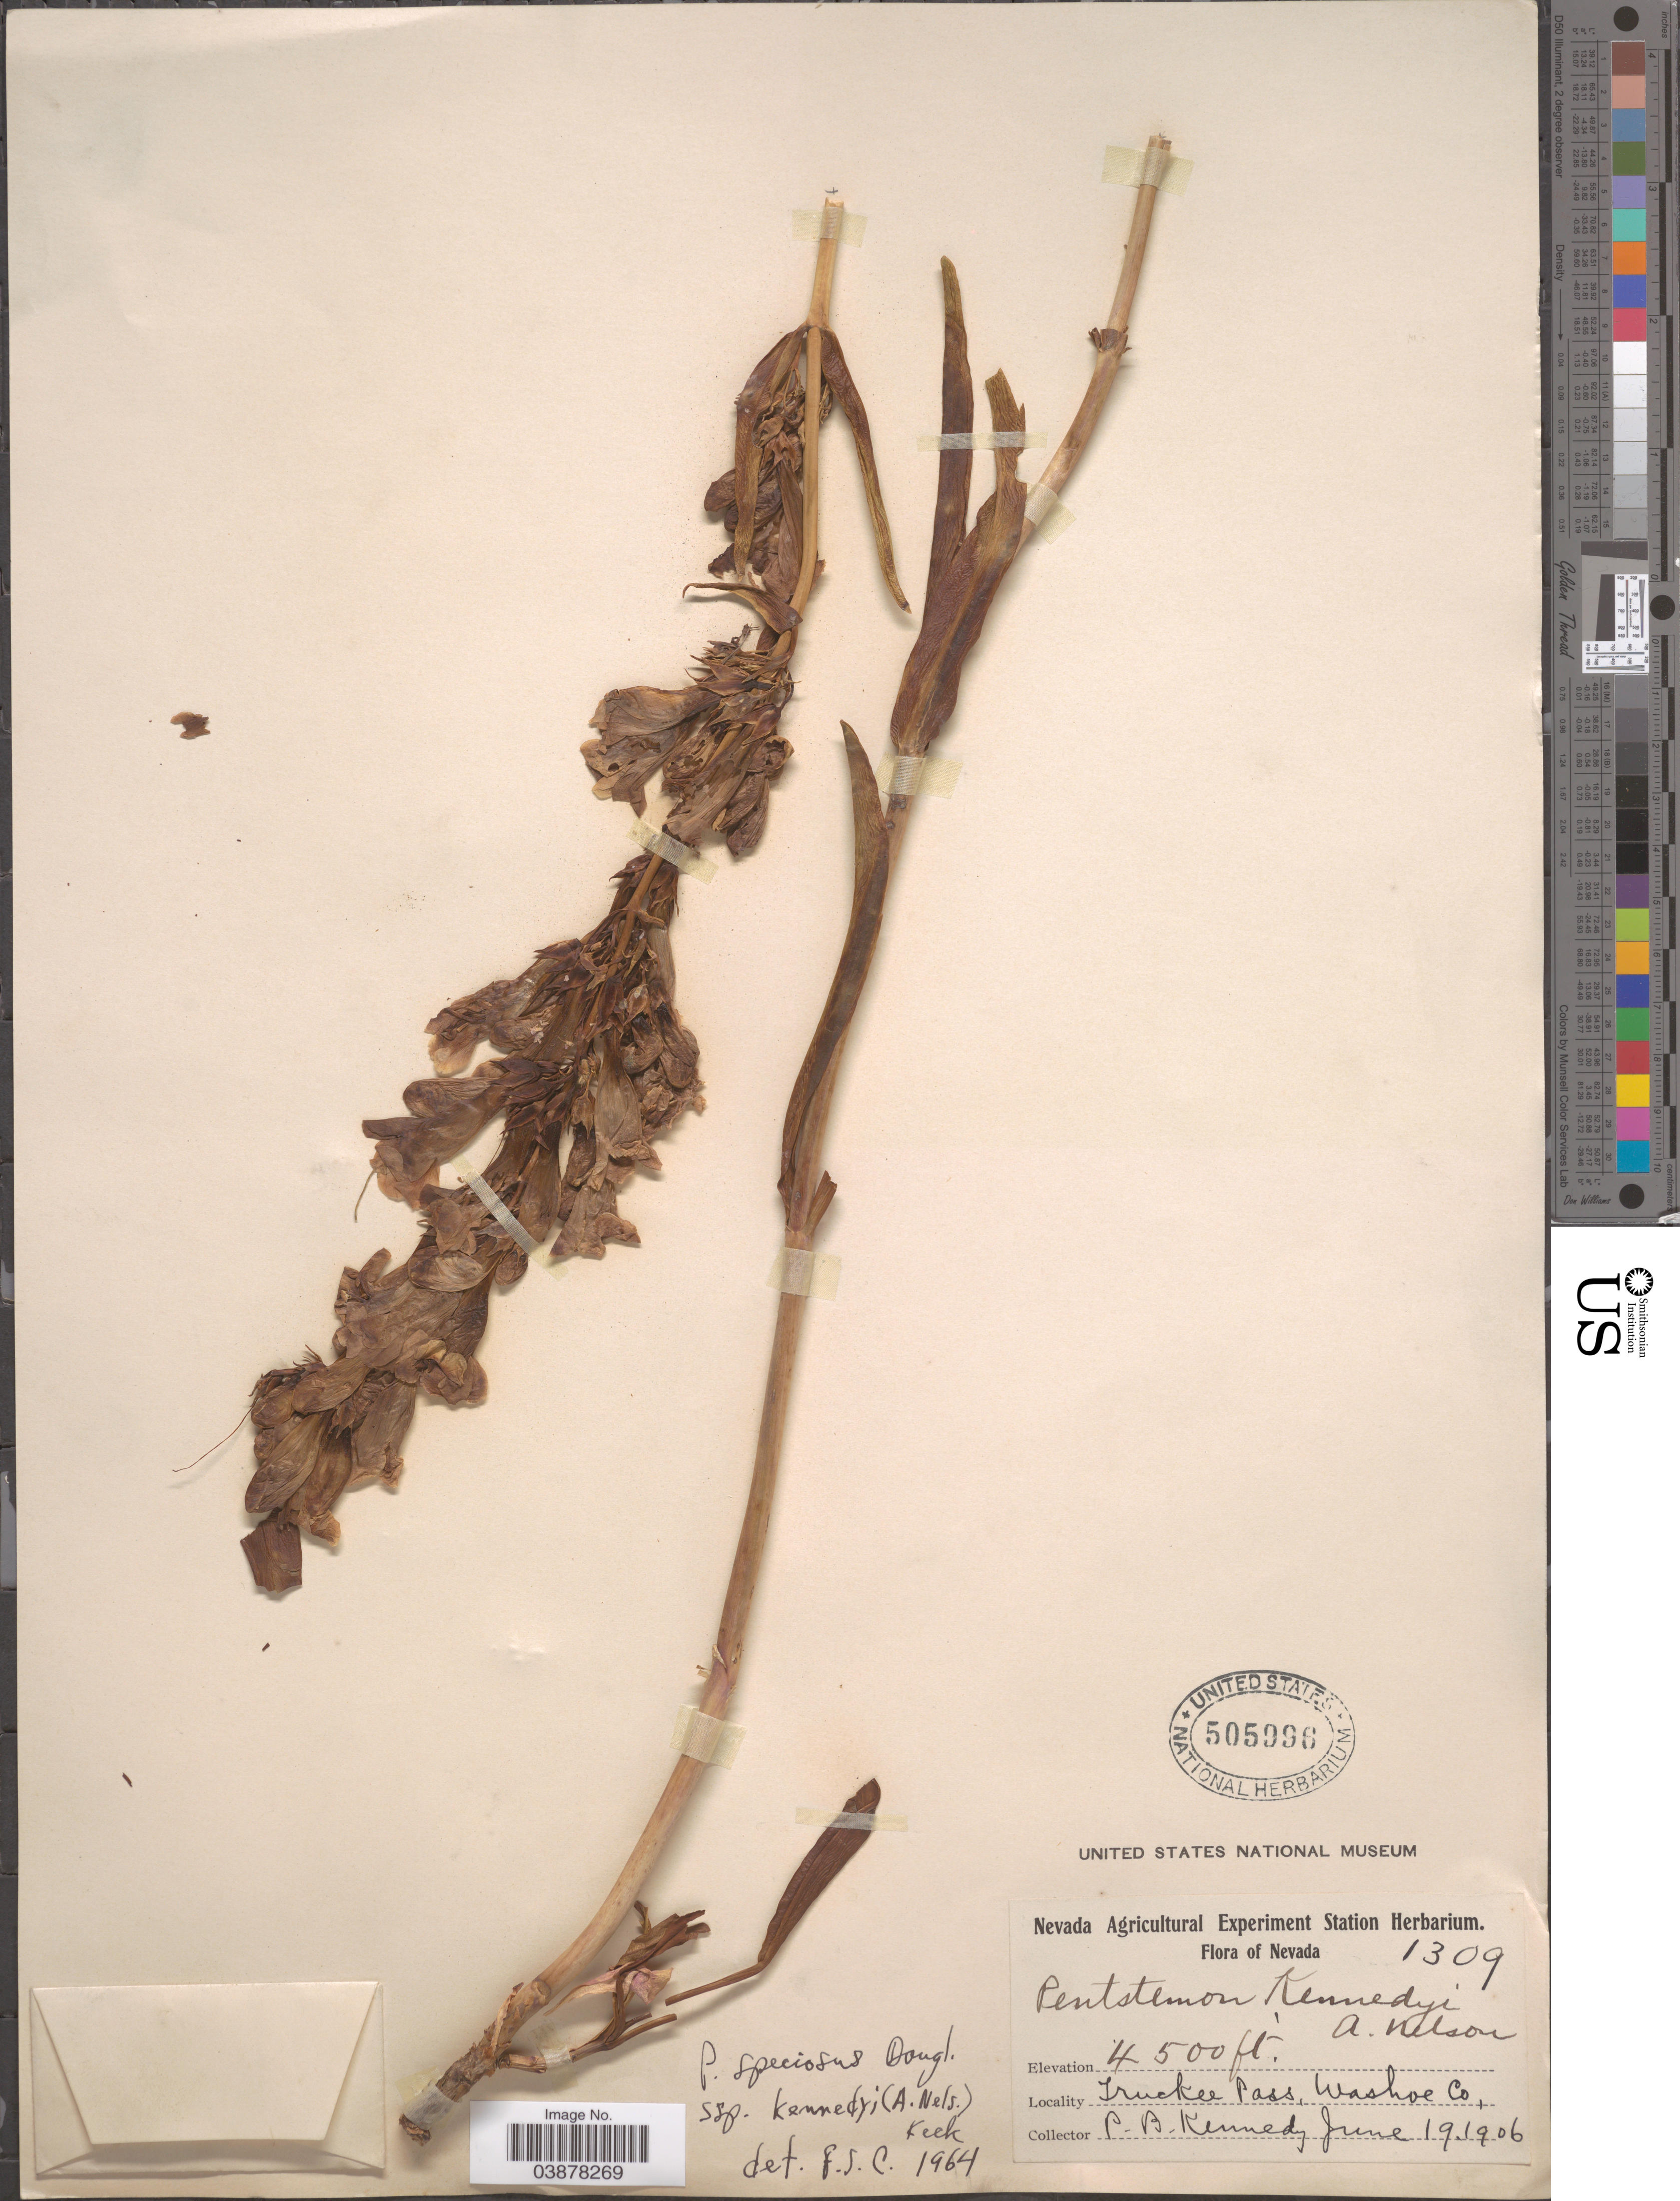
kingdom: Plantae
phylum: Tracheophyta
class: Magnoliopsida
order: Lamiales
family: Plantaginaceae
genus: Penstemon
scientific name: Penstemon speciosus subsp. kennedyi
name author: (A. Nelson) D.D. Keck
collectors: P. B. Kennedy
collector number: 1309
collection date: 1906-06-19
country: United States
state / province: Nevada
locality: Truckee Pass, Washoe Co.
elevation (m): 1372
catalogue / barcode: US 505996